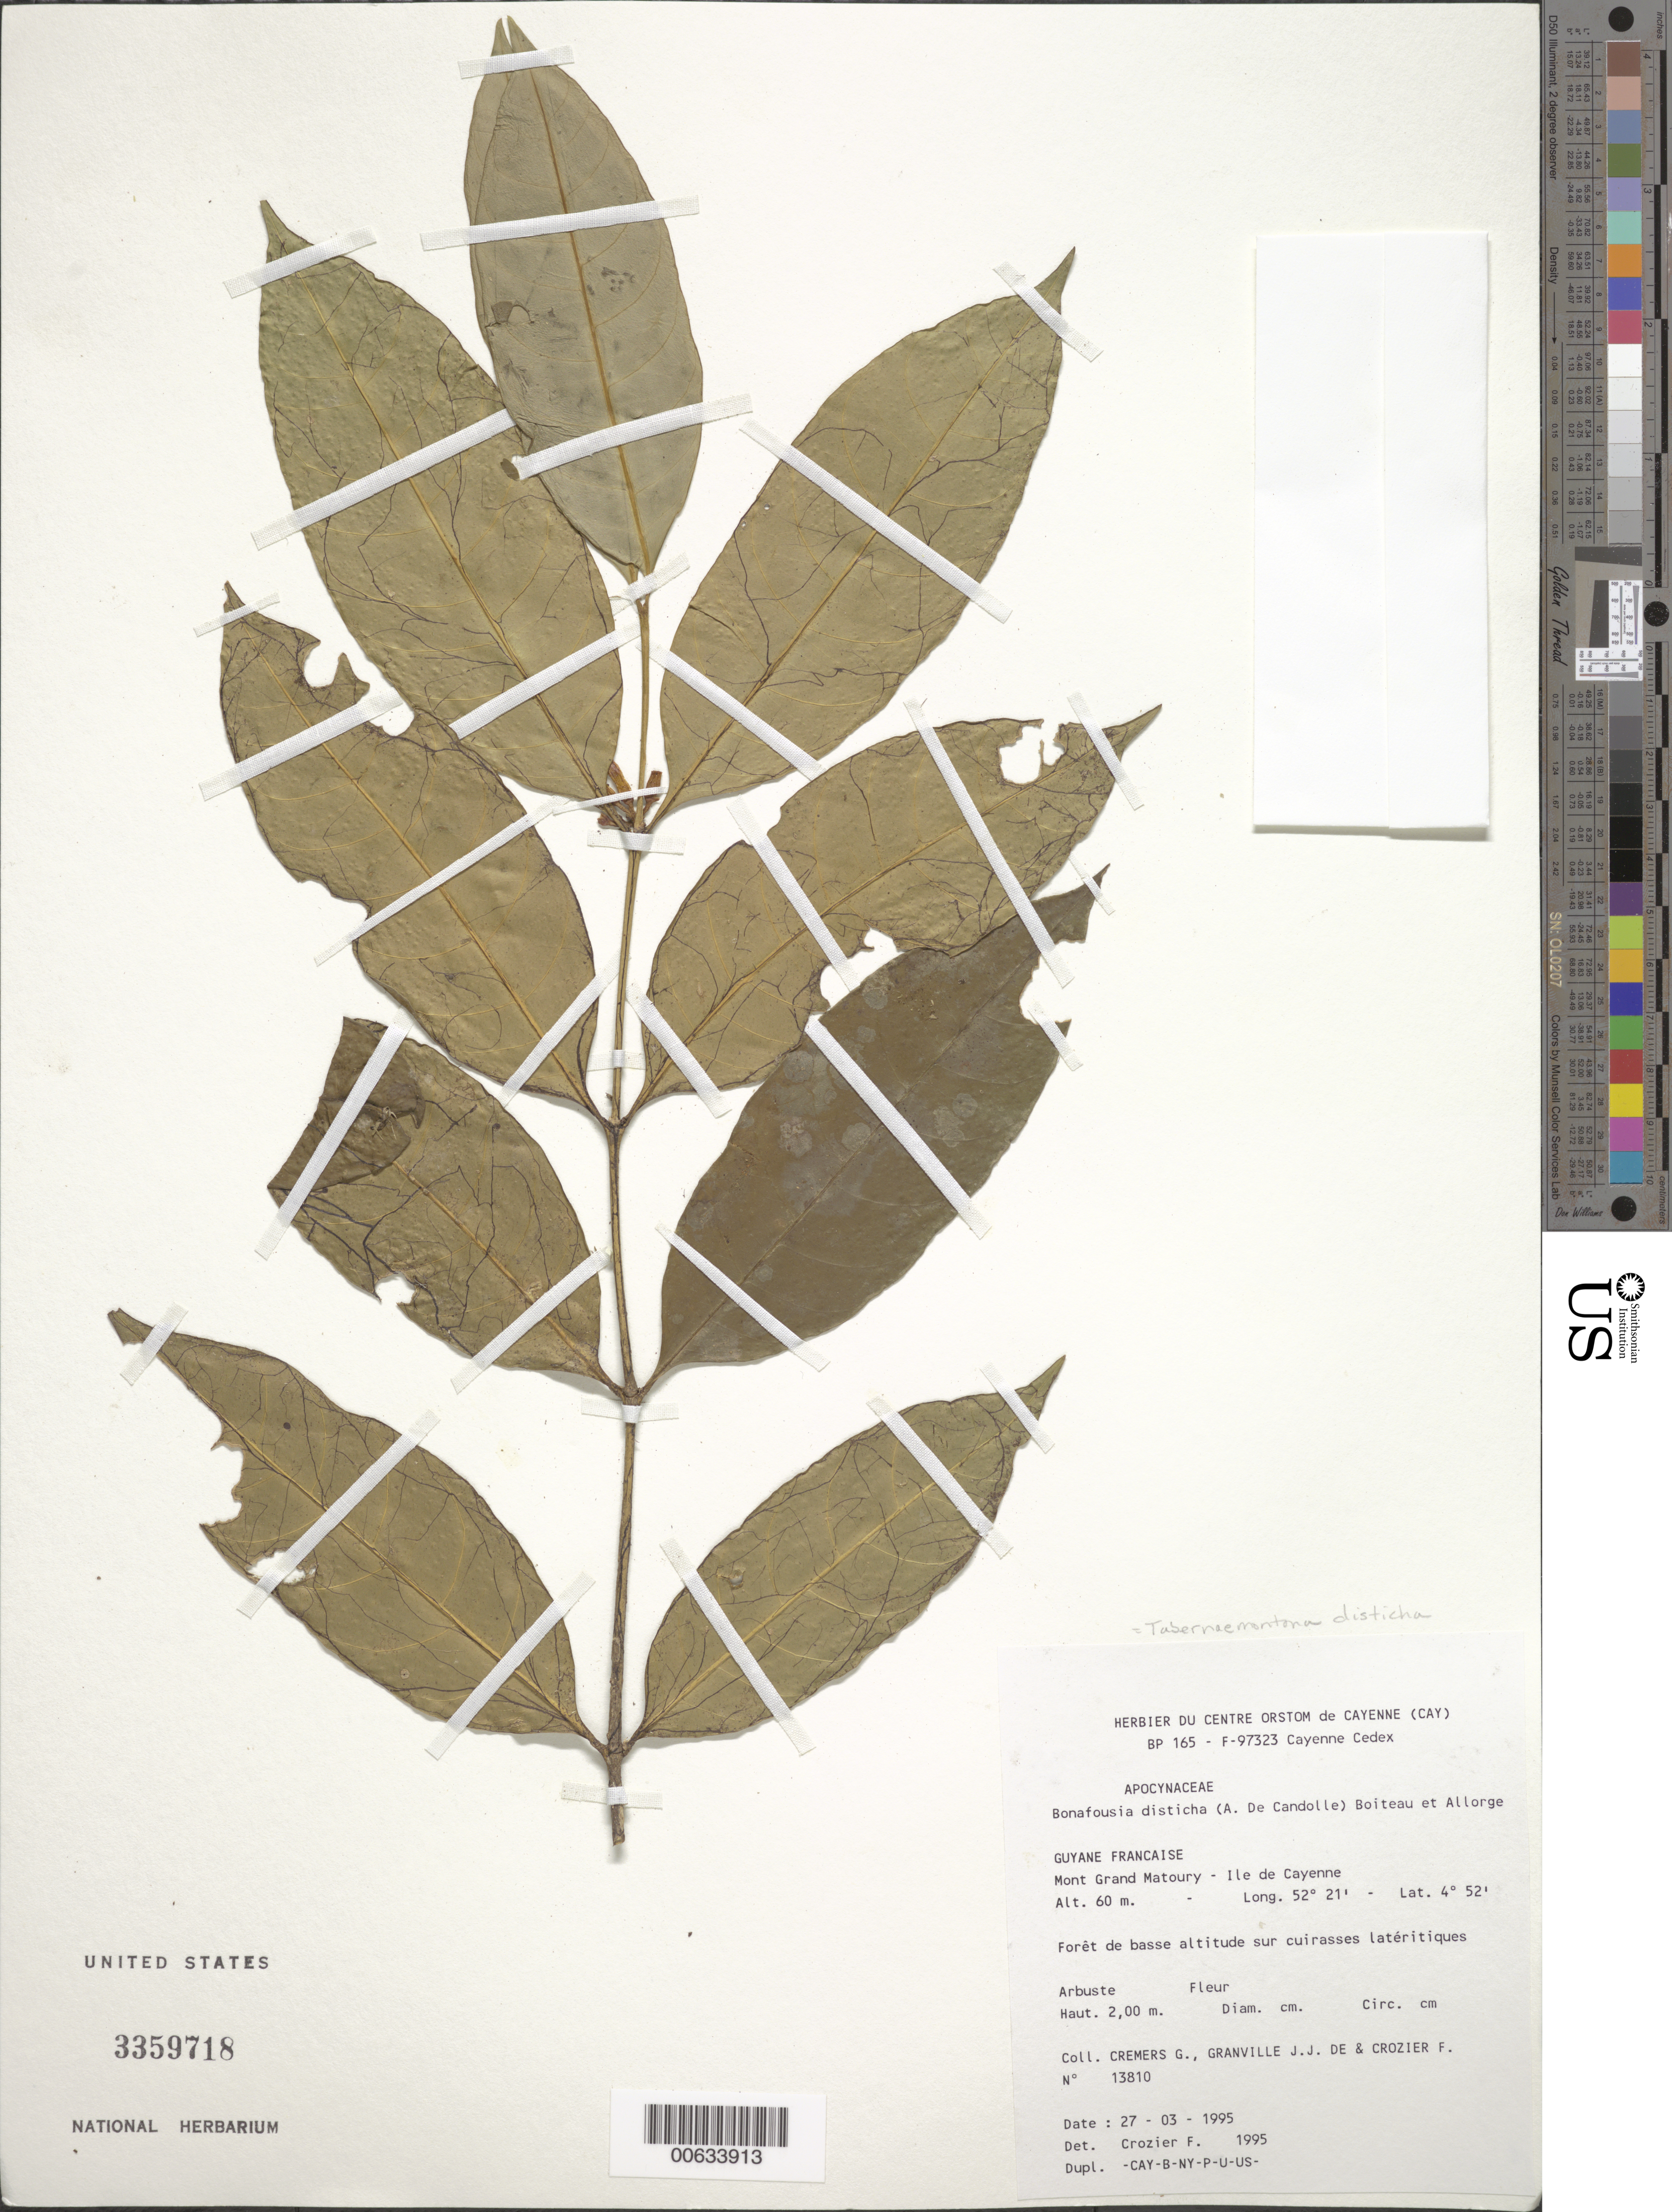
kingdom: Plantae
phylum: Tracheophyta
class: Magnoliopsida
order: Gentianales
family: Apocynaceae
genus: Bonafousia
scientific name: Bonafousia disticha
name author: (A. DC.) Boiteau & L. Allorge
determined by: Crozier, F.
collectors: G. Cremers, J.-J. de Granville & F. Crozier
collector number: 13810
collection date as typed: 27-Mar-95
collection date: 1995-03-27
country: French Guiana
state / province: Cayenne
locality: Mont Grand Matoury, Ile de Cayenne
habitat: Forêt de basse altitude sur cuirasses latéritique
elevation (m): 60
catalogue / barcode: US 3359718